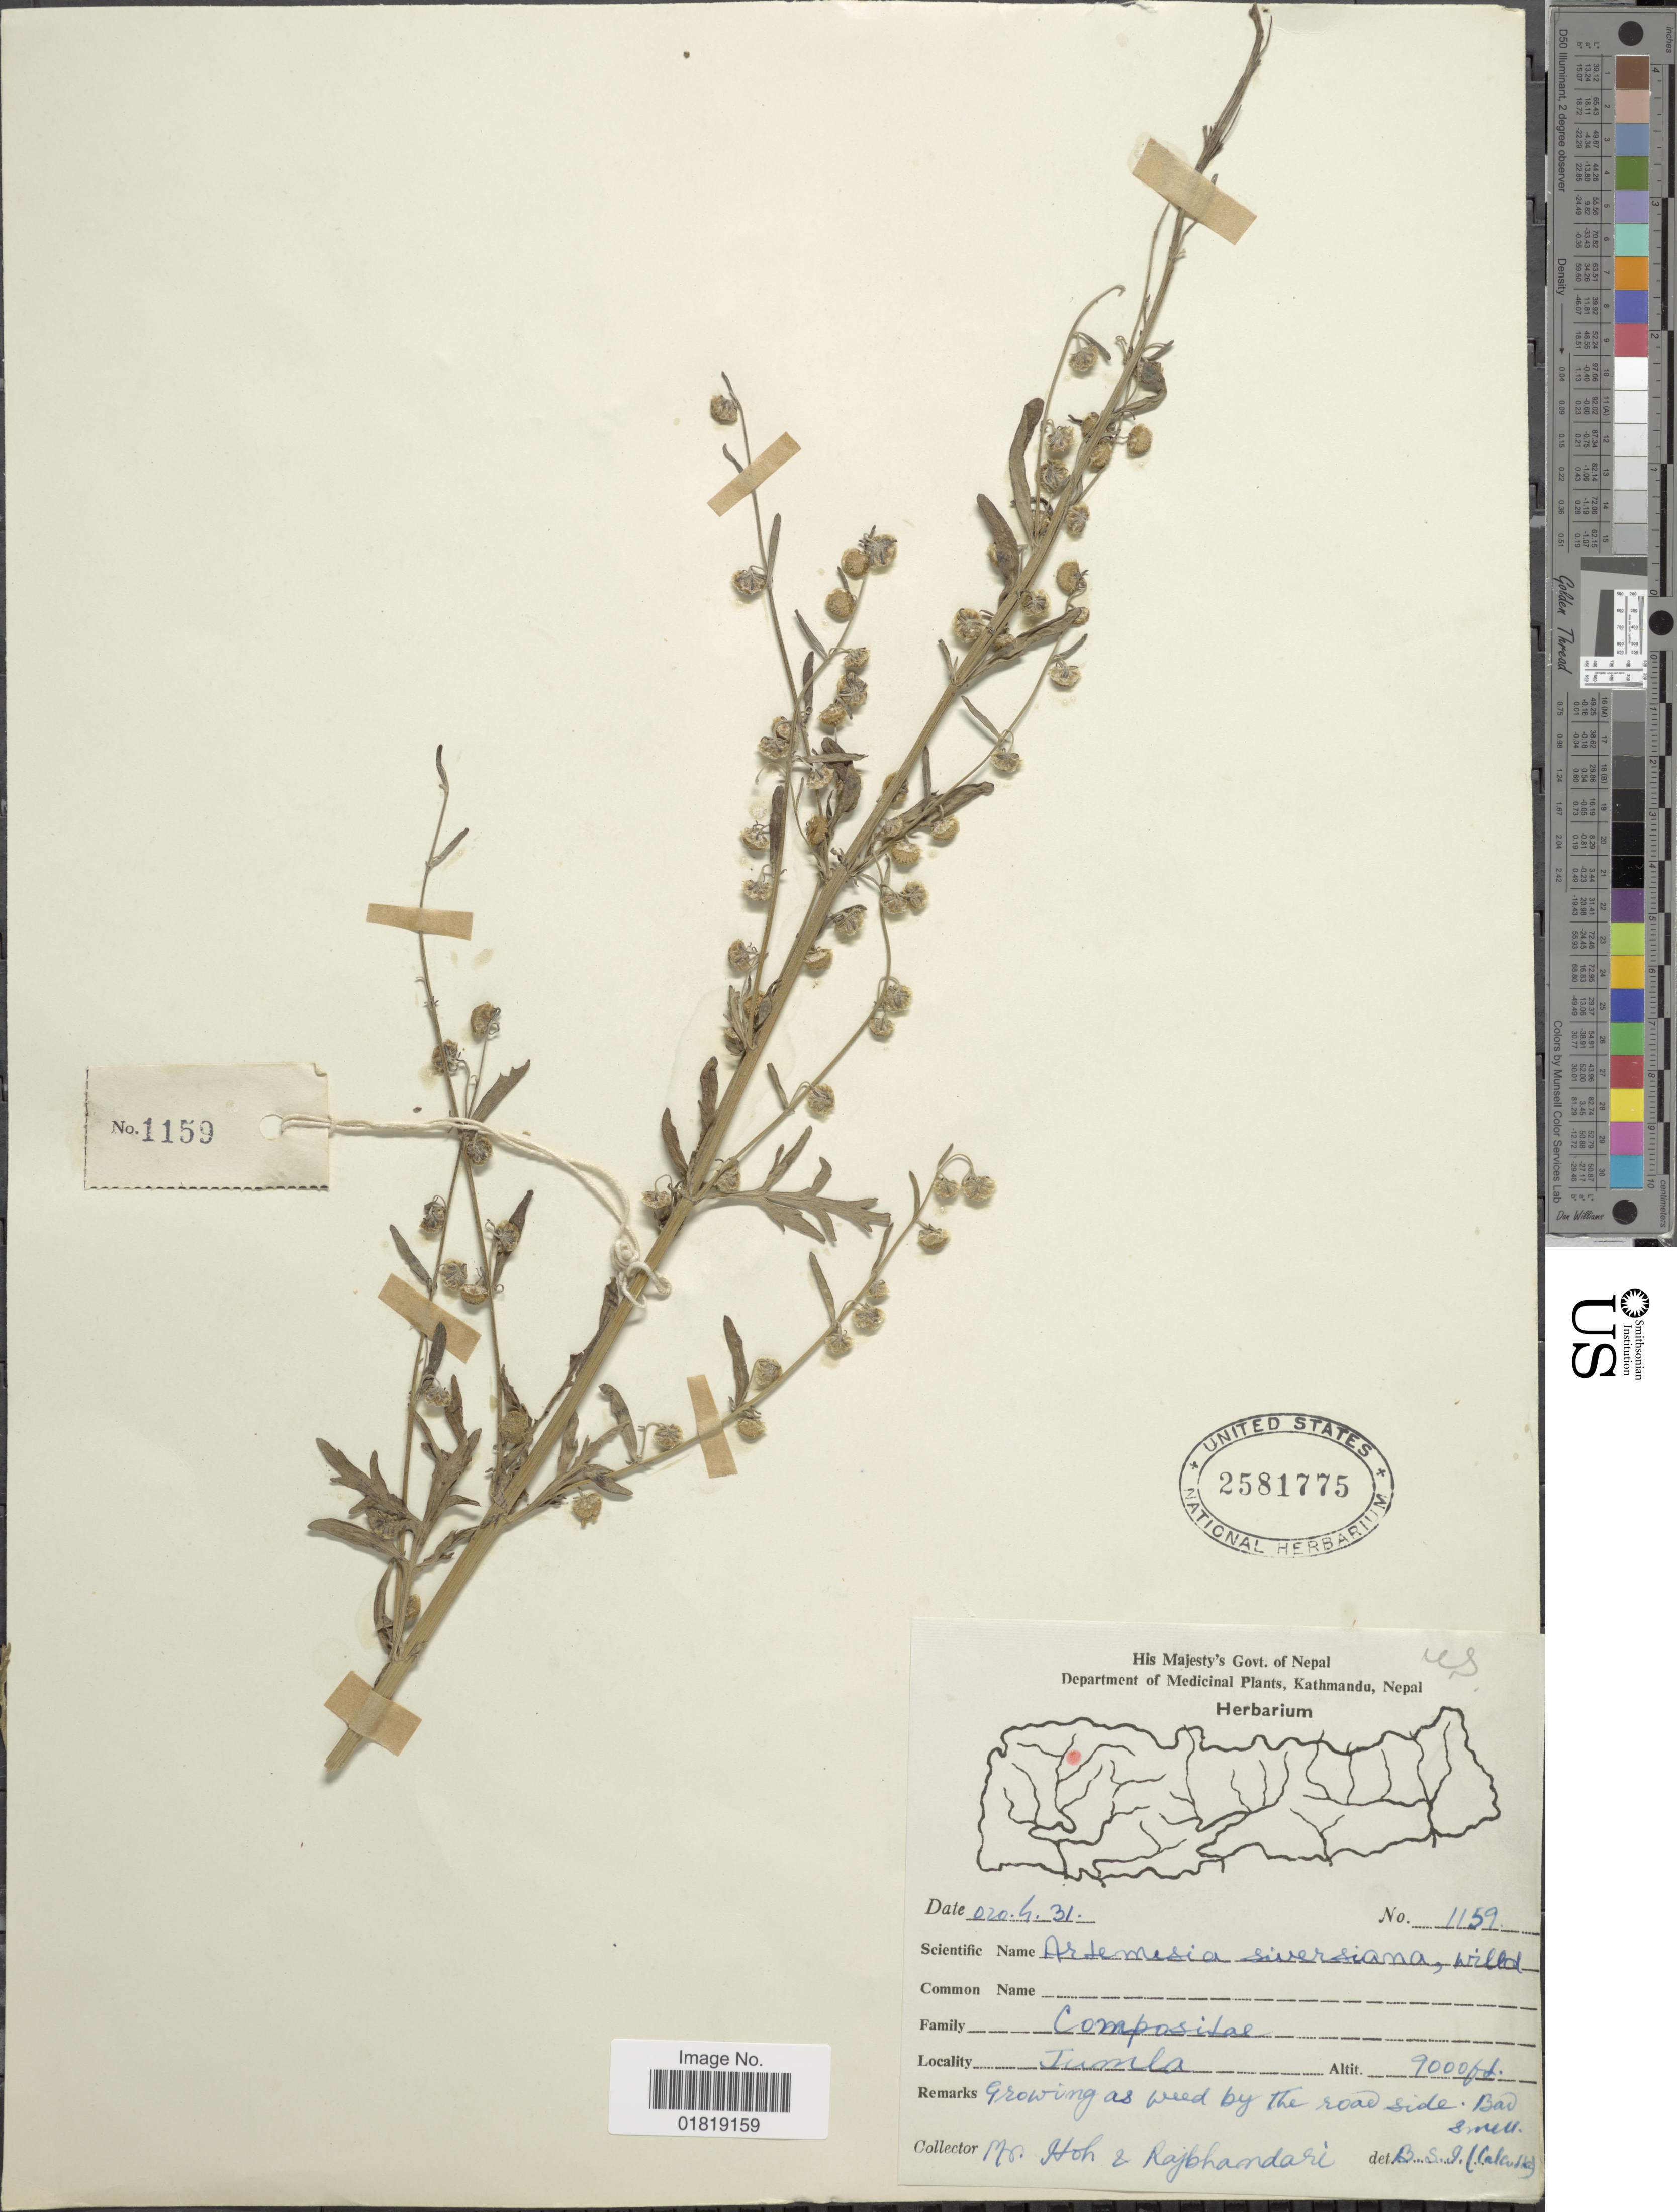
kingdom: Plantae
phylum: Tracheophyta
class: Magnoliopsida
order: Asterales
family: Asteraceae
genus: Artemisia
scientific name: Artemisia sieversiana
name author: Willd.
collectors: Hoh. & I. Rajbhandari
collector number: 1159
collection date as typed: Transcribed d/m/y: 20/4/31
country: Nepal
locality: Kathmandu, Tumla, growing as weed by the road side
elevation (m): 2743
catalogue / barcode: US 2581775